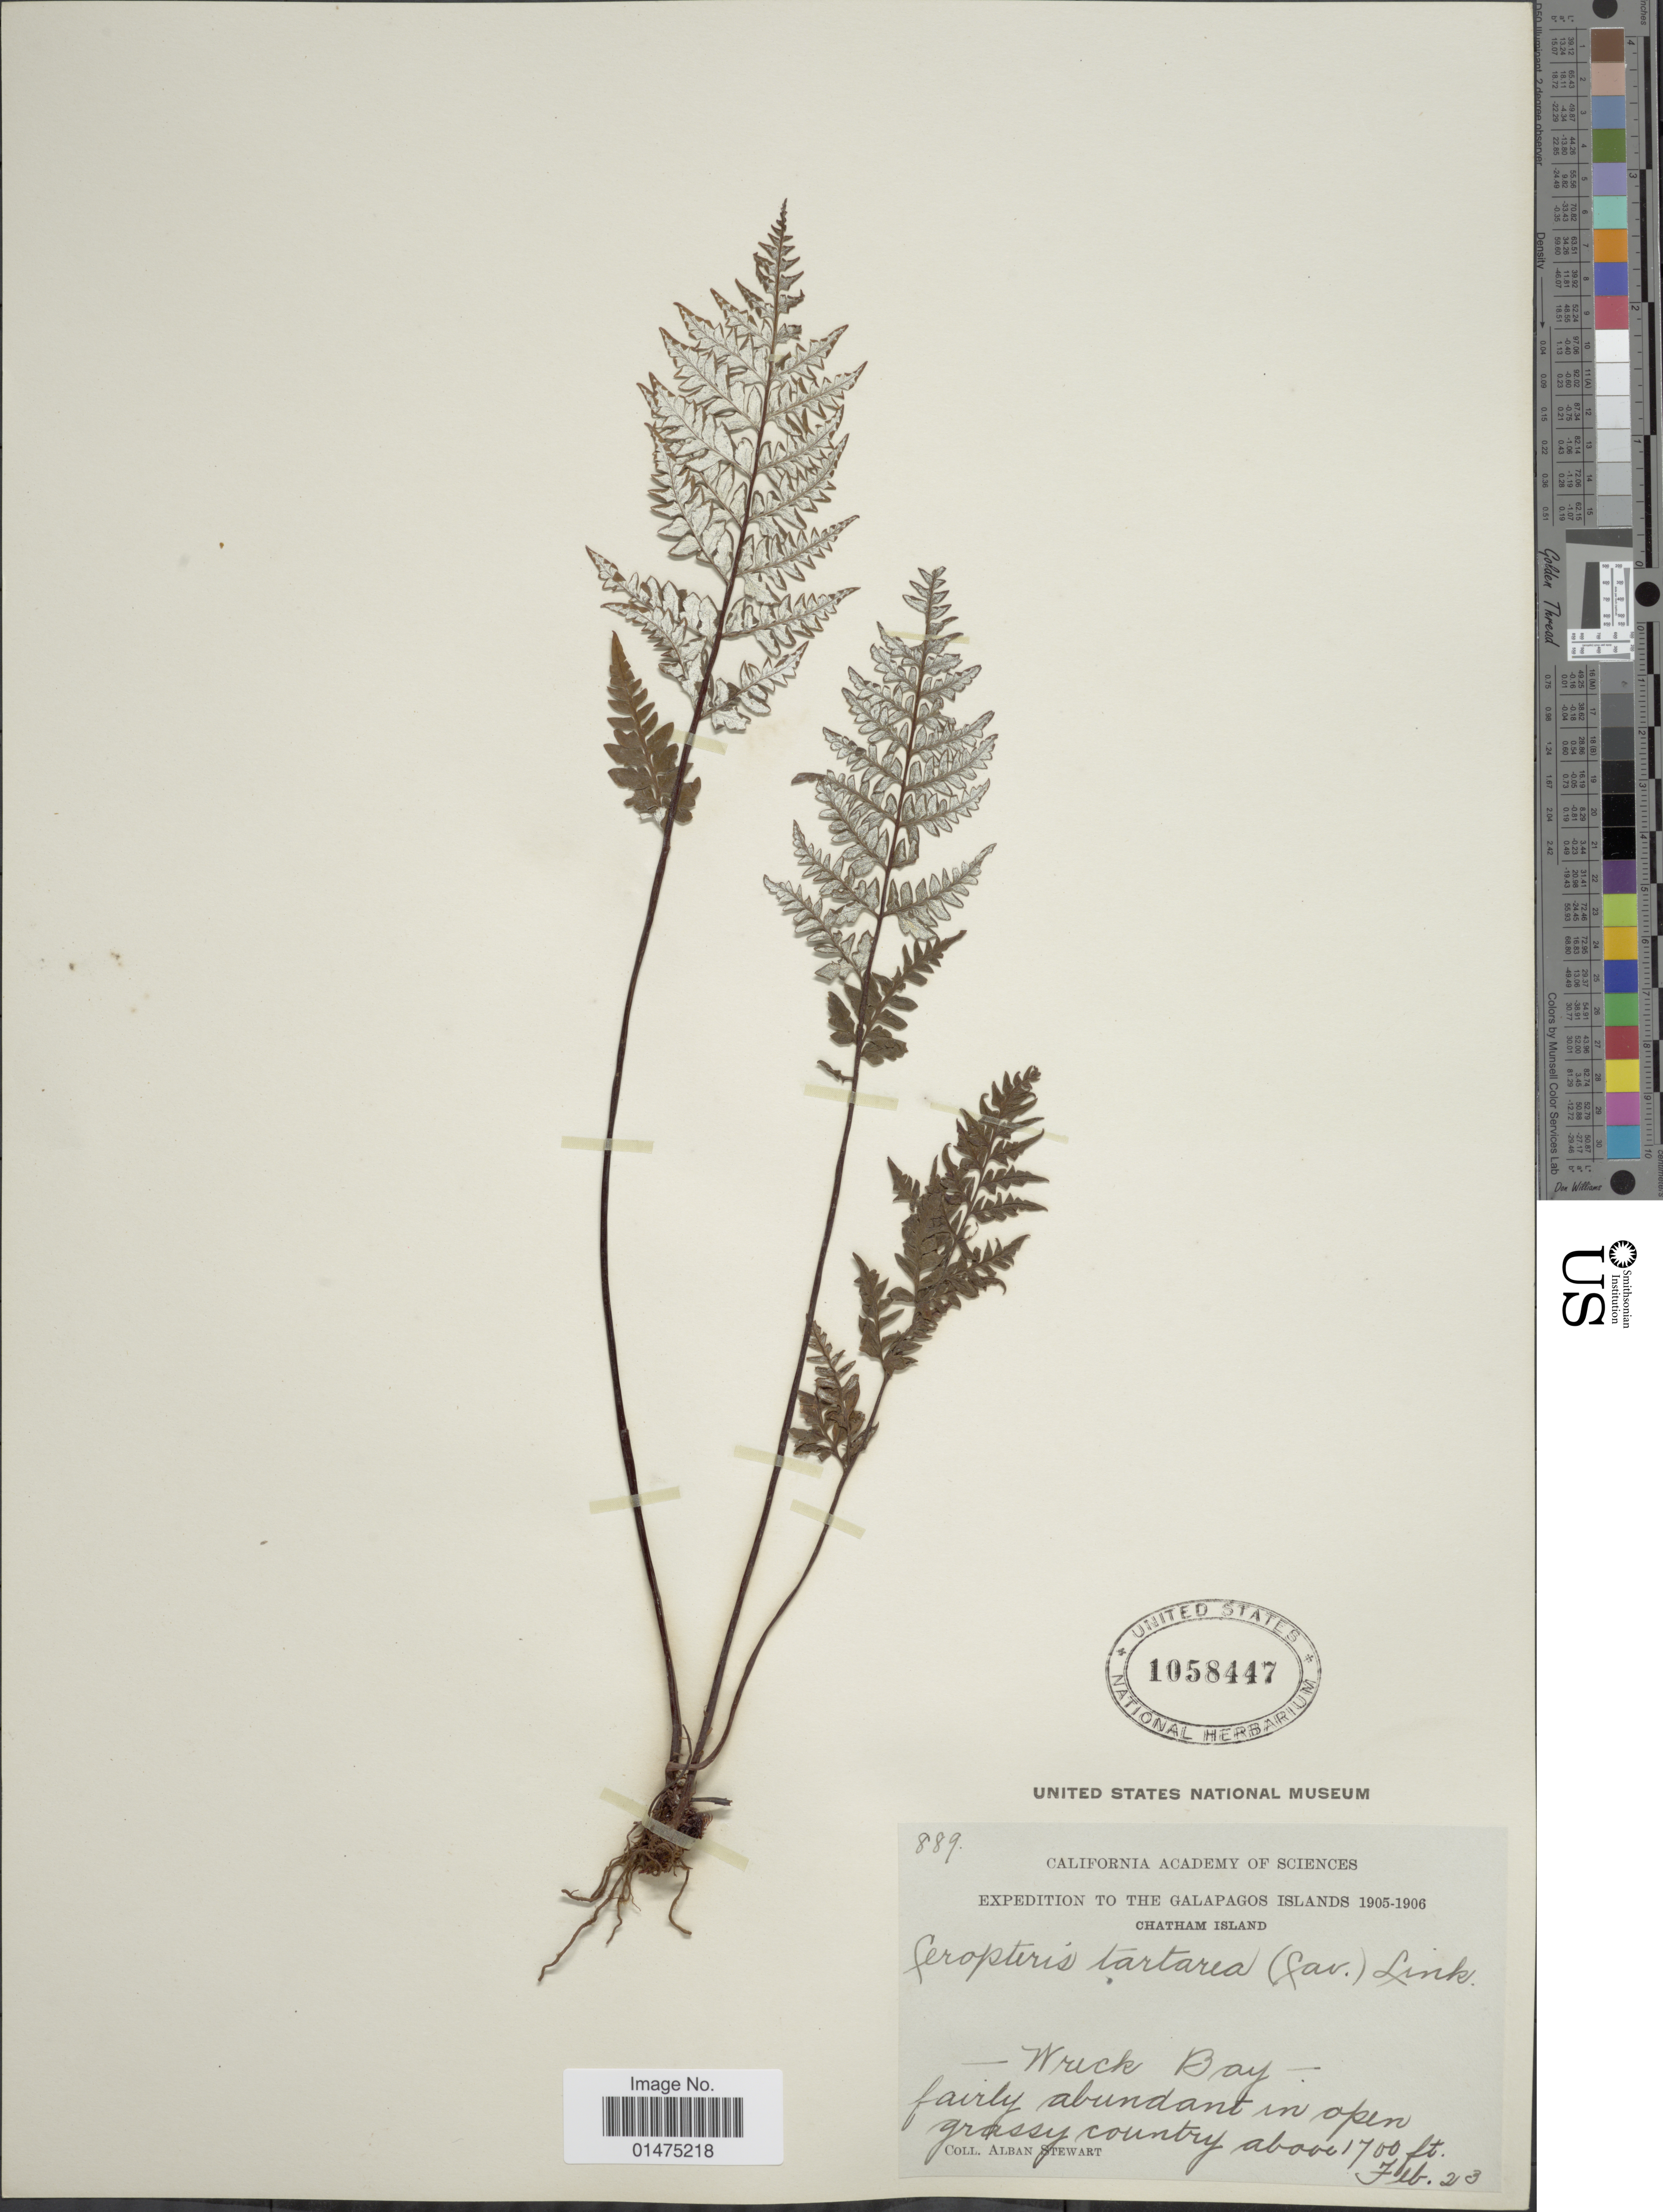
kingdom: Plantae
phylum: Tracheophyta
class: Polypodiopsida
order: Polypodiales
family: Pteridaceae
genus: Pityrogramma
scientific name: Pityrogramma tartarea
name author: (Cav.) Maxon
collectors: A. Stewart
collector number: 889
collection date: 1905-02-23/1906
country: Ecuador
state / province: Colón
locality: Galapagos Island, Chatham Island, Wrick Bay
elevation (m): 518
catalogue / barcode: US 1058447